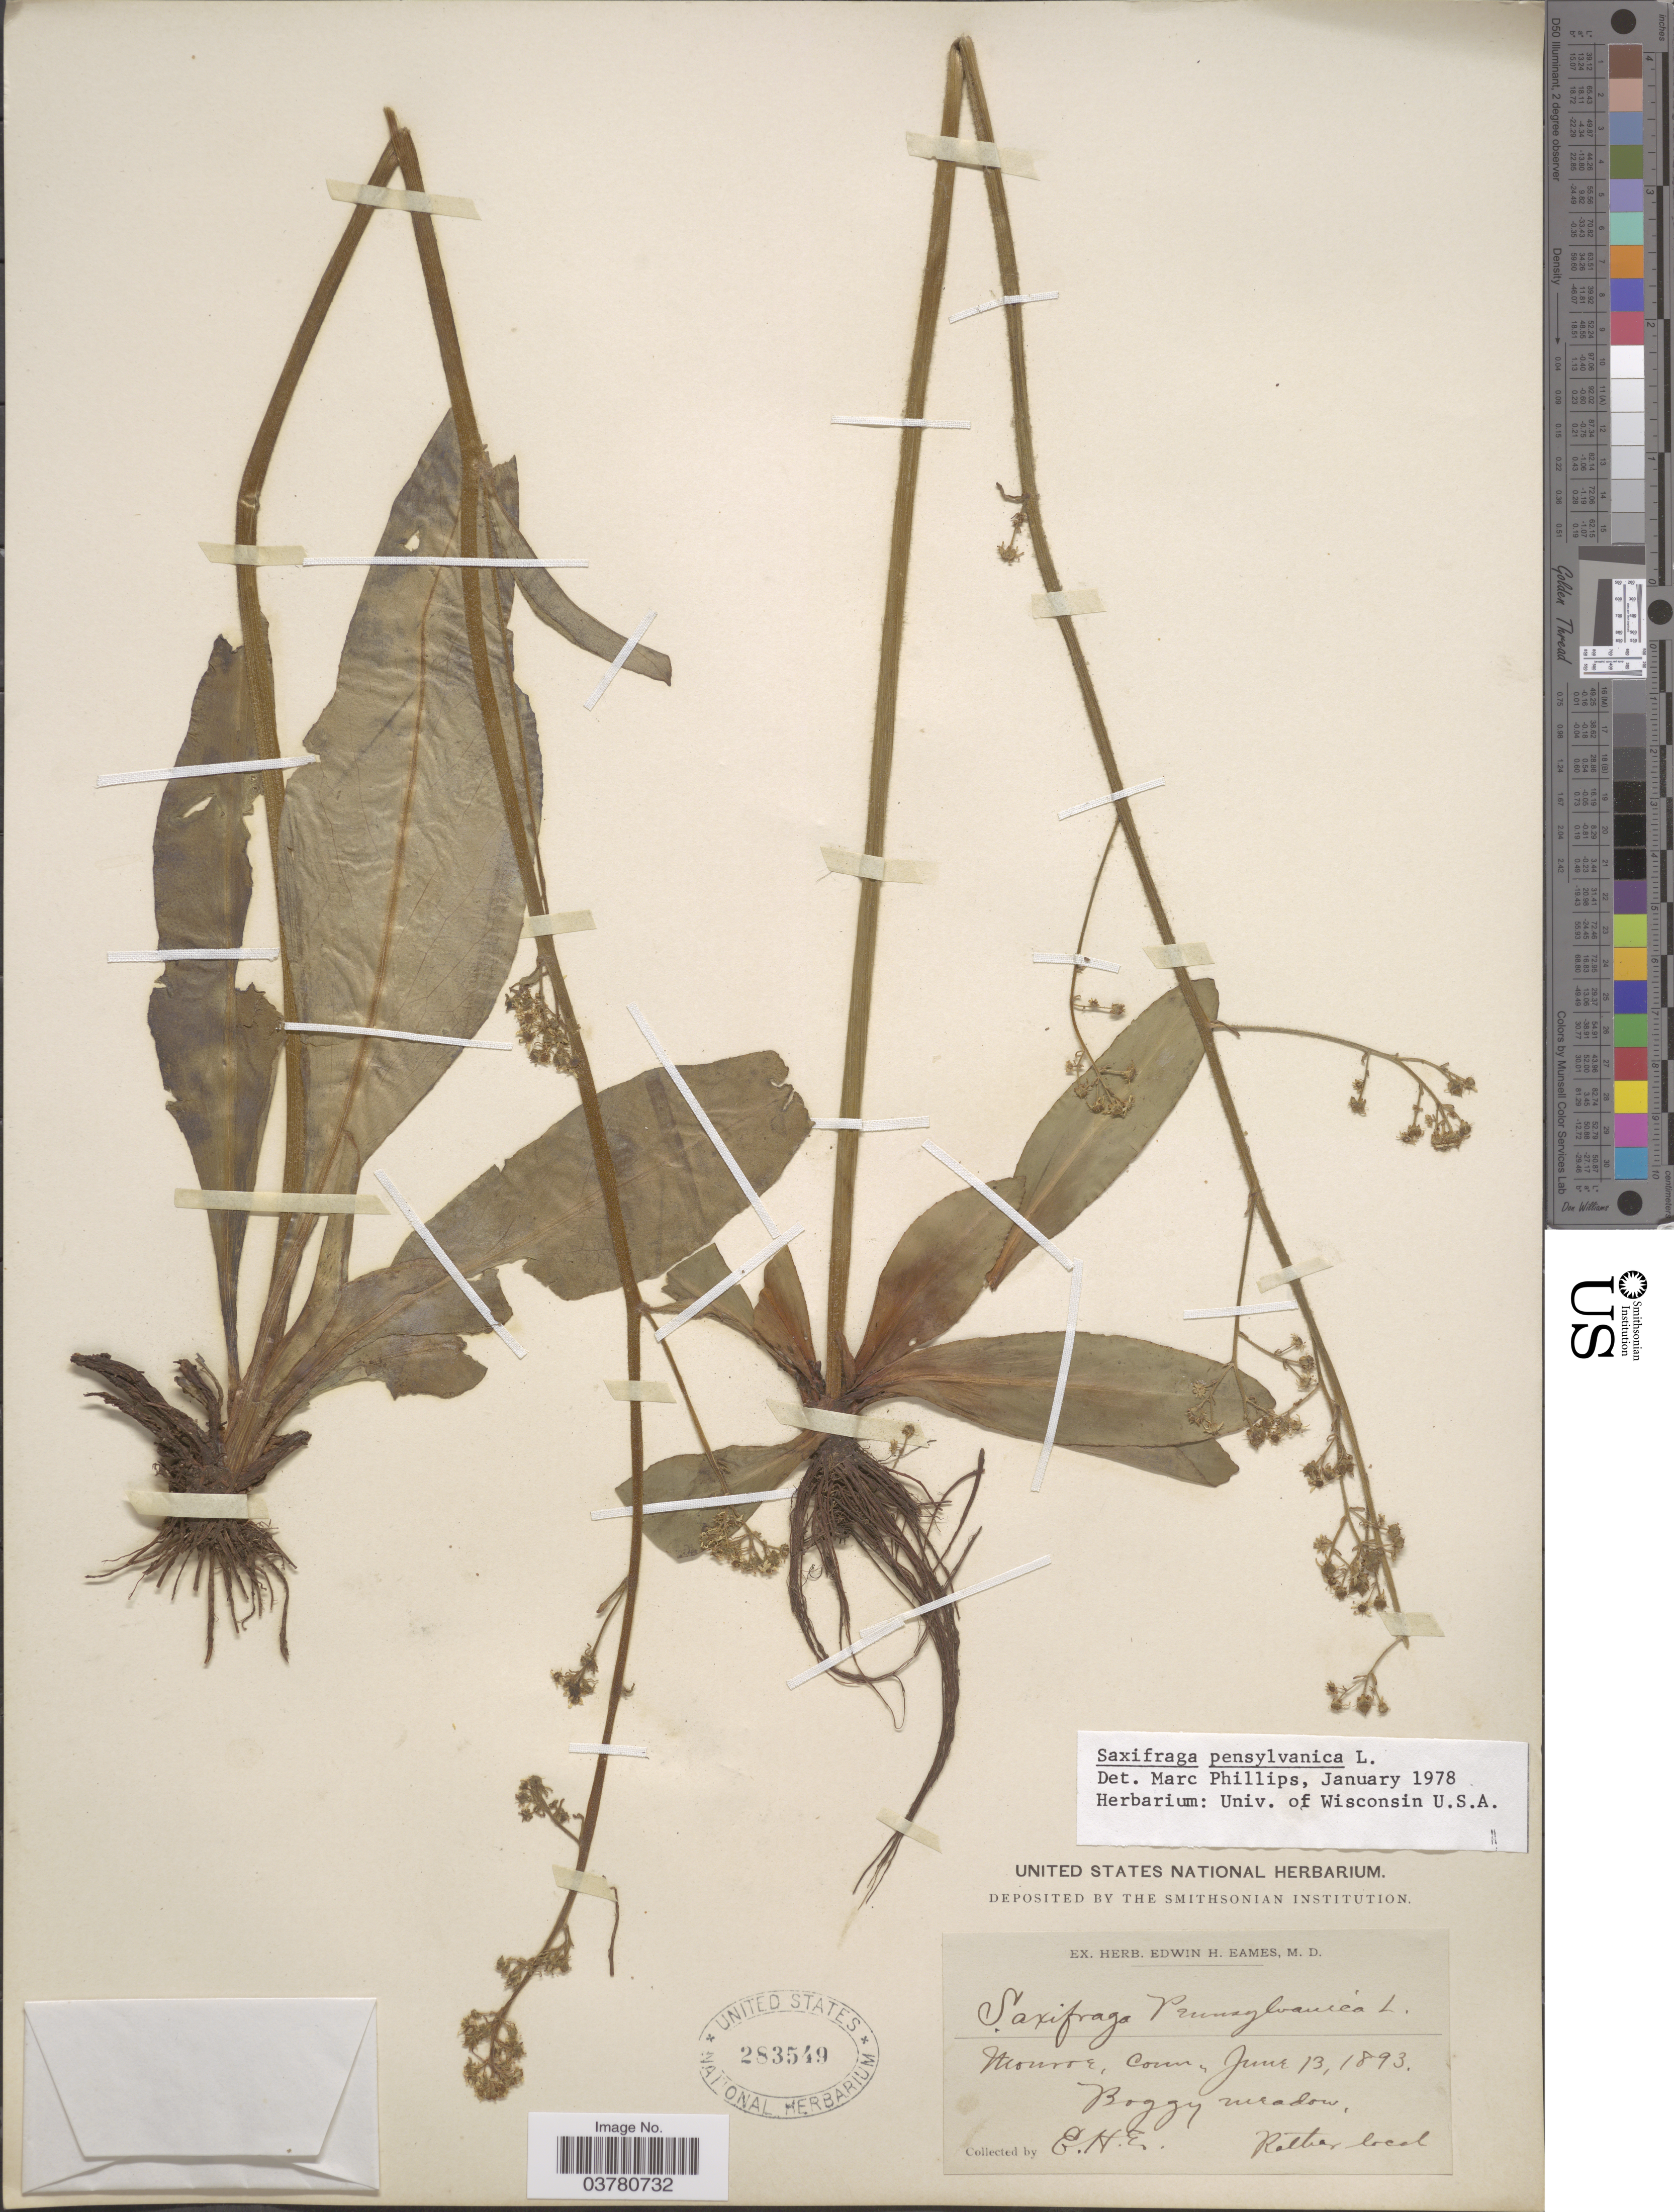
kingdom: Plantae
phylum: Tracheophyta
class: Magnoliopsida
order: Saxifragales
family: Saxifragaceae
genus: Micranthes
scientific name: Micranthes pensylvanica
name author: (L.) Haw.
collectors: E. H. Eames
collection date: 1893-06-13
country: United States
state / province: Connecticut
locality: Monroe.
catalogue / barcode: US 283549